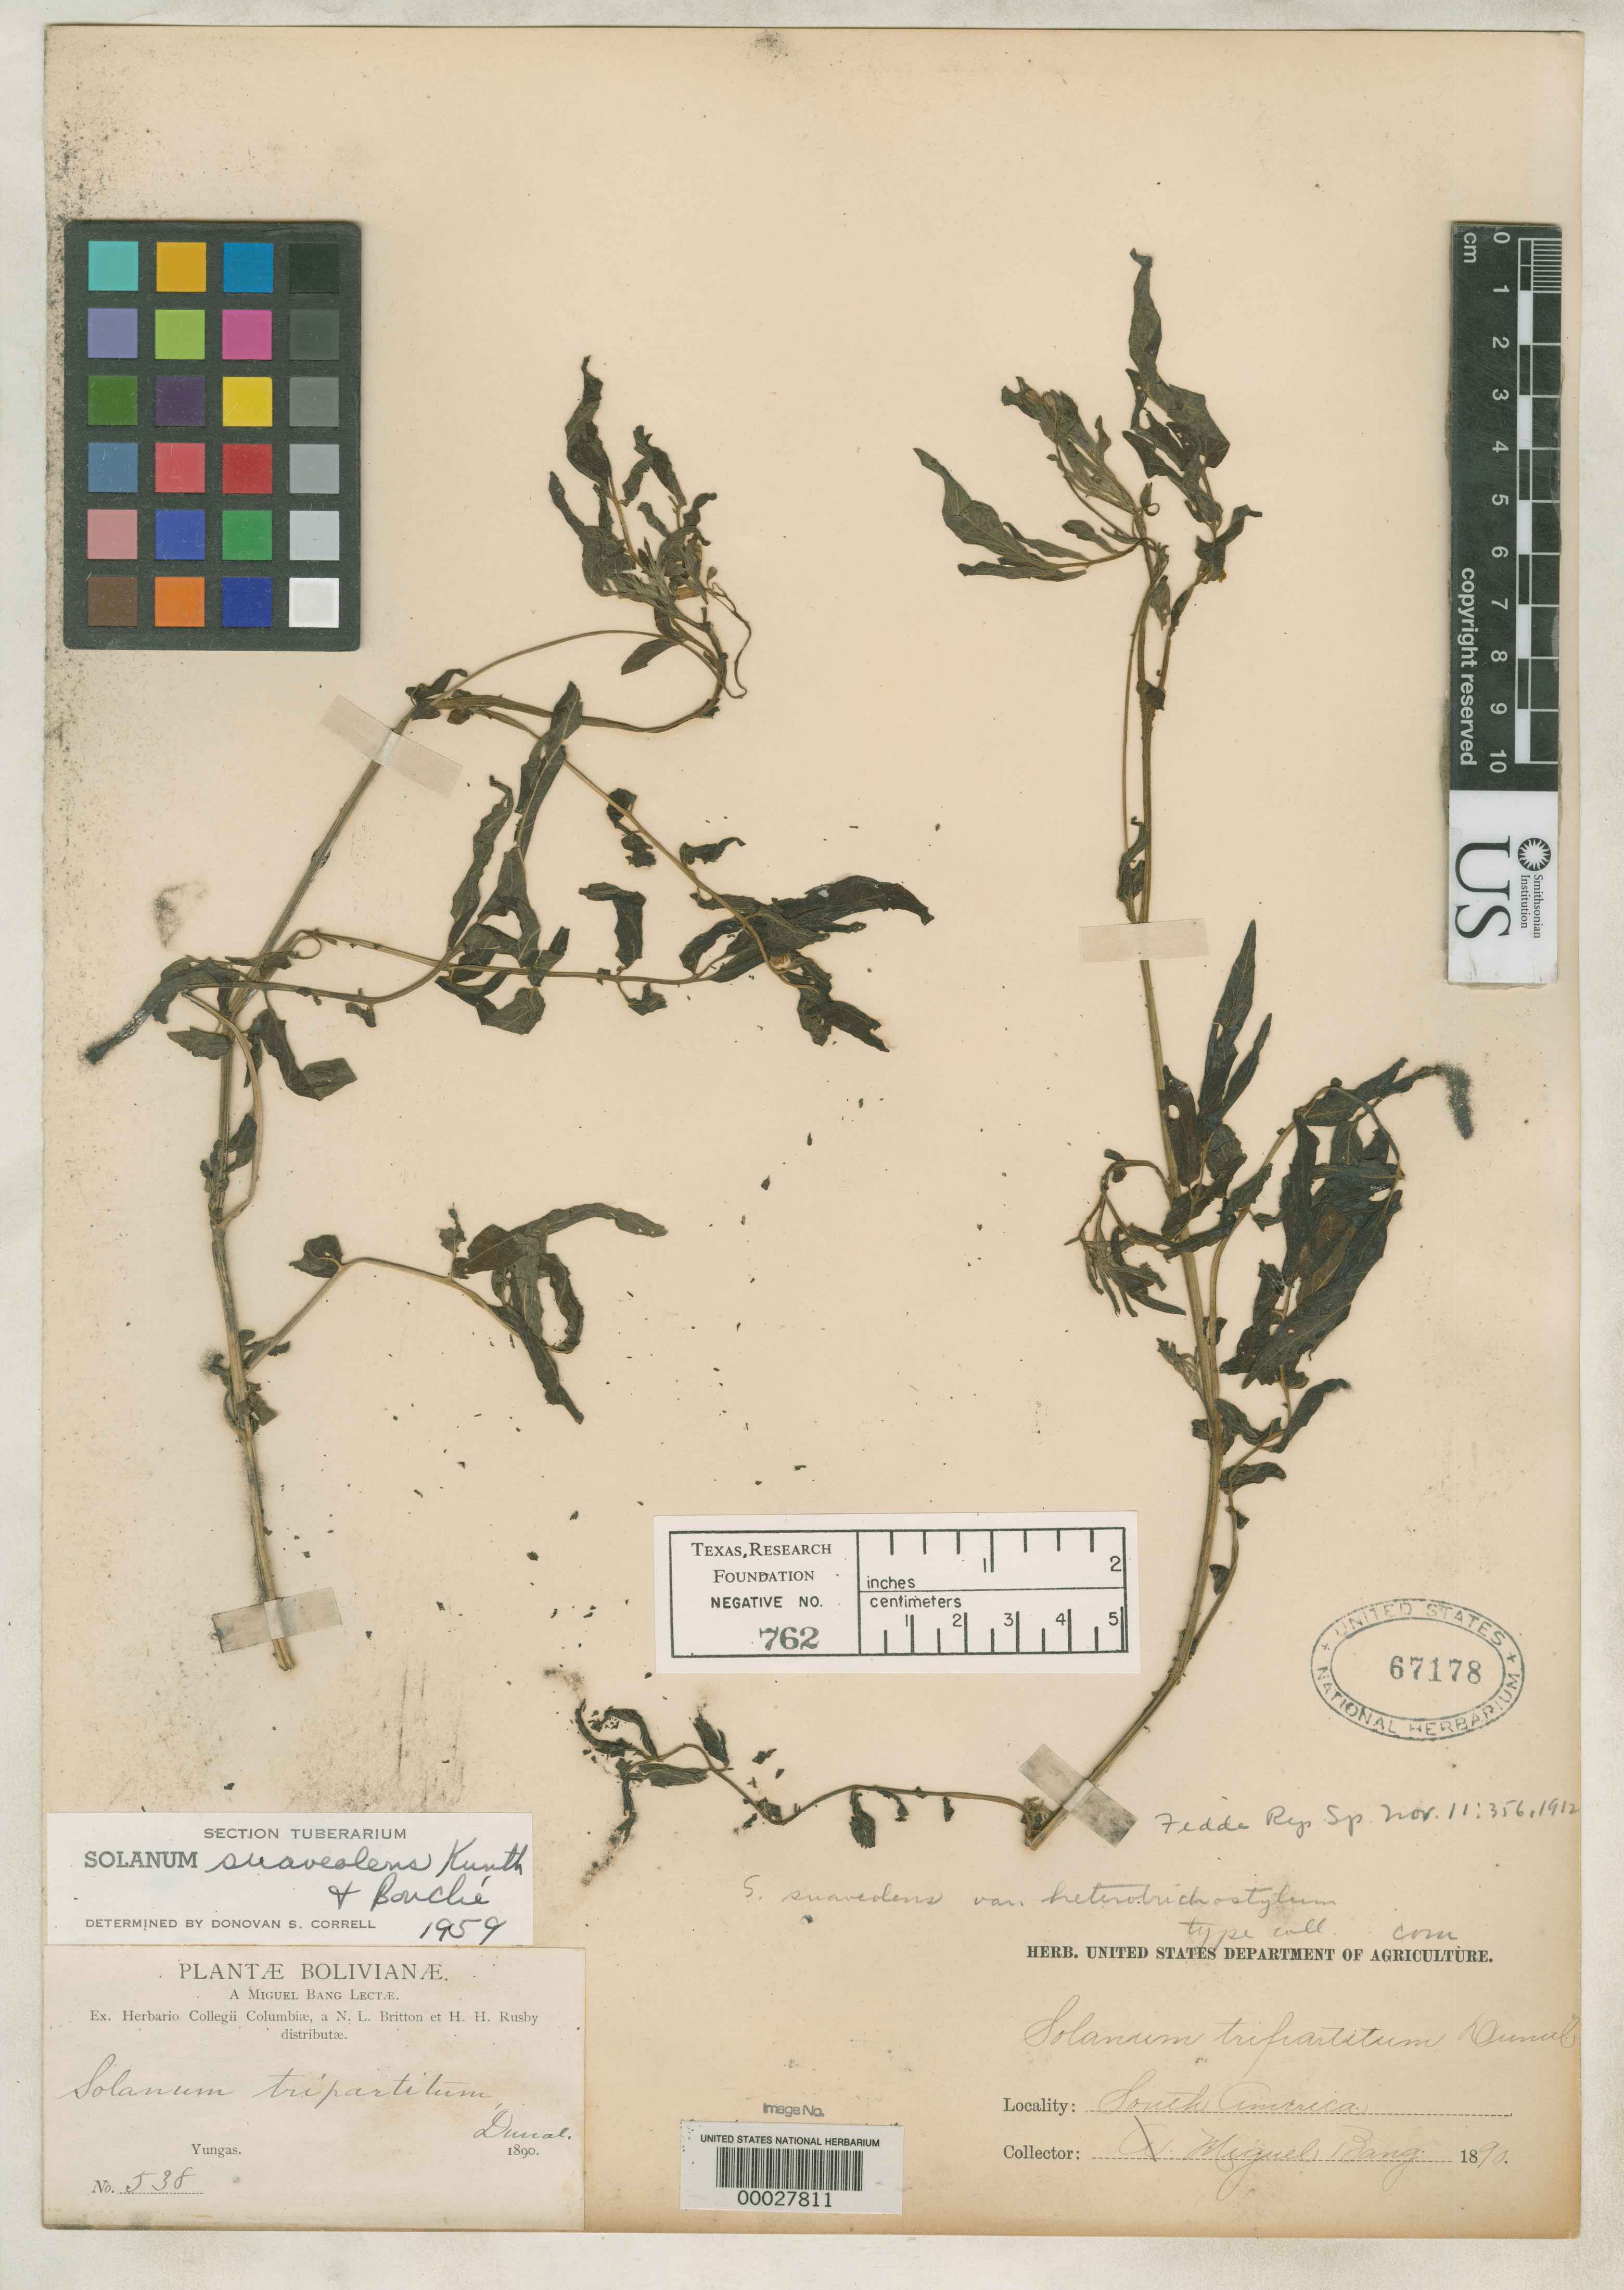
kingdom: Plantae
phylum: Tracheophyta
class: Magnoliopsida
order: Solanales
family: Solanaceae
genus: Solanum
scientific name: Solanum suaveolens var. heterotrichostylum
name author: Bitter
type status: Isotype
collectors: M. Bang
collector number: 538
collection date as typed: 1890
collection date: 1890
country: Bolivia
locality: Yungas.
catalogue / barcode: US 67178